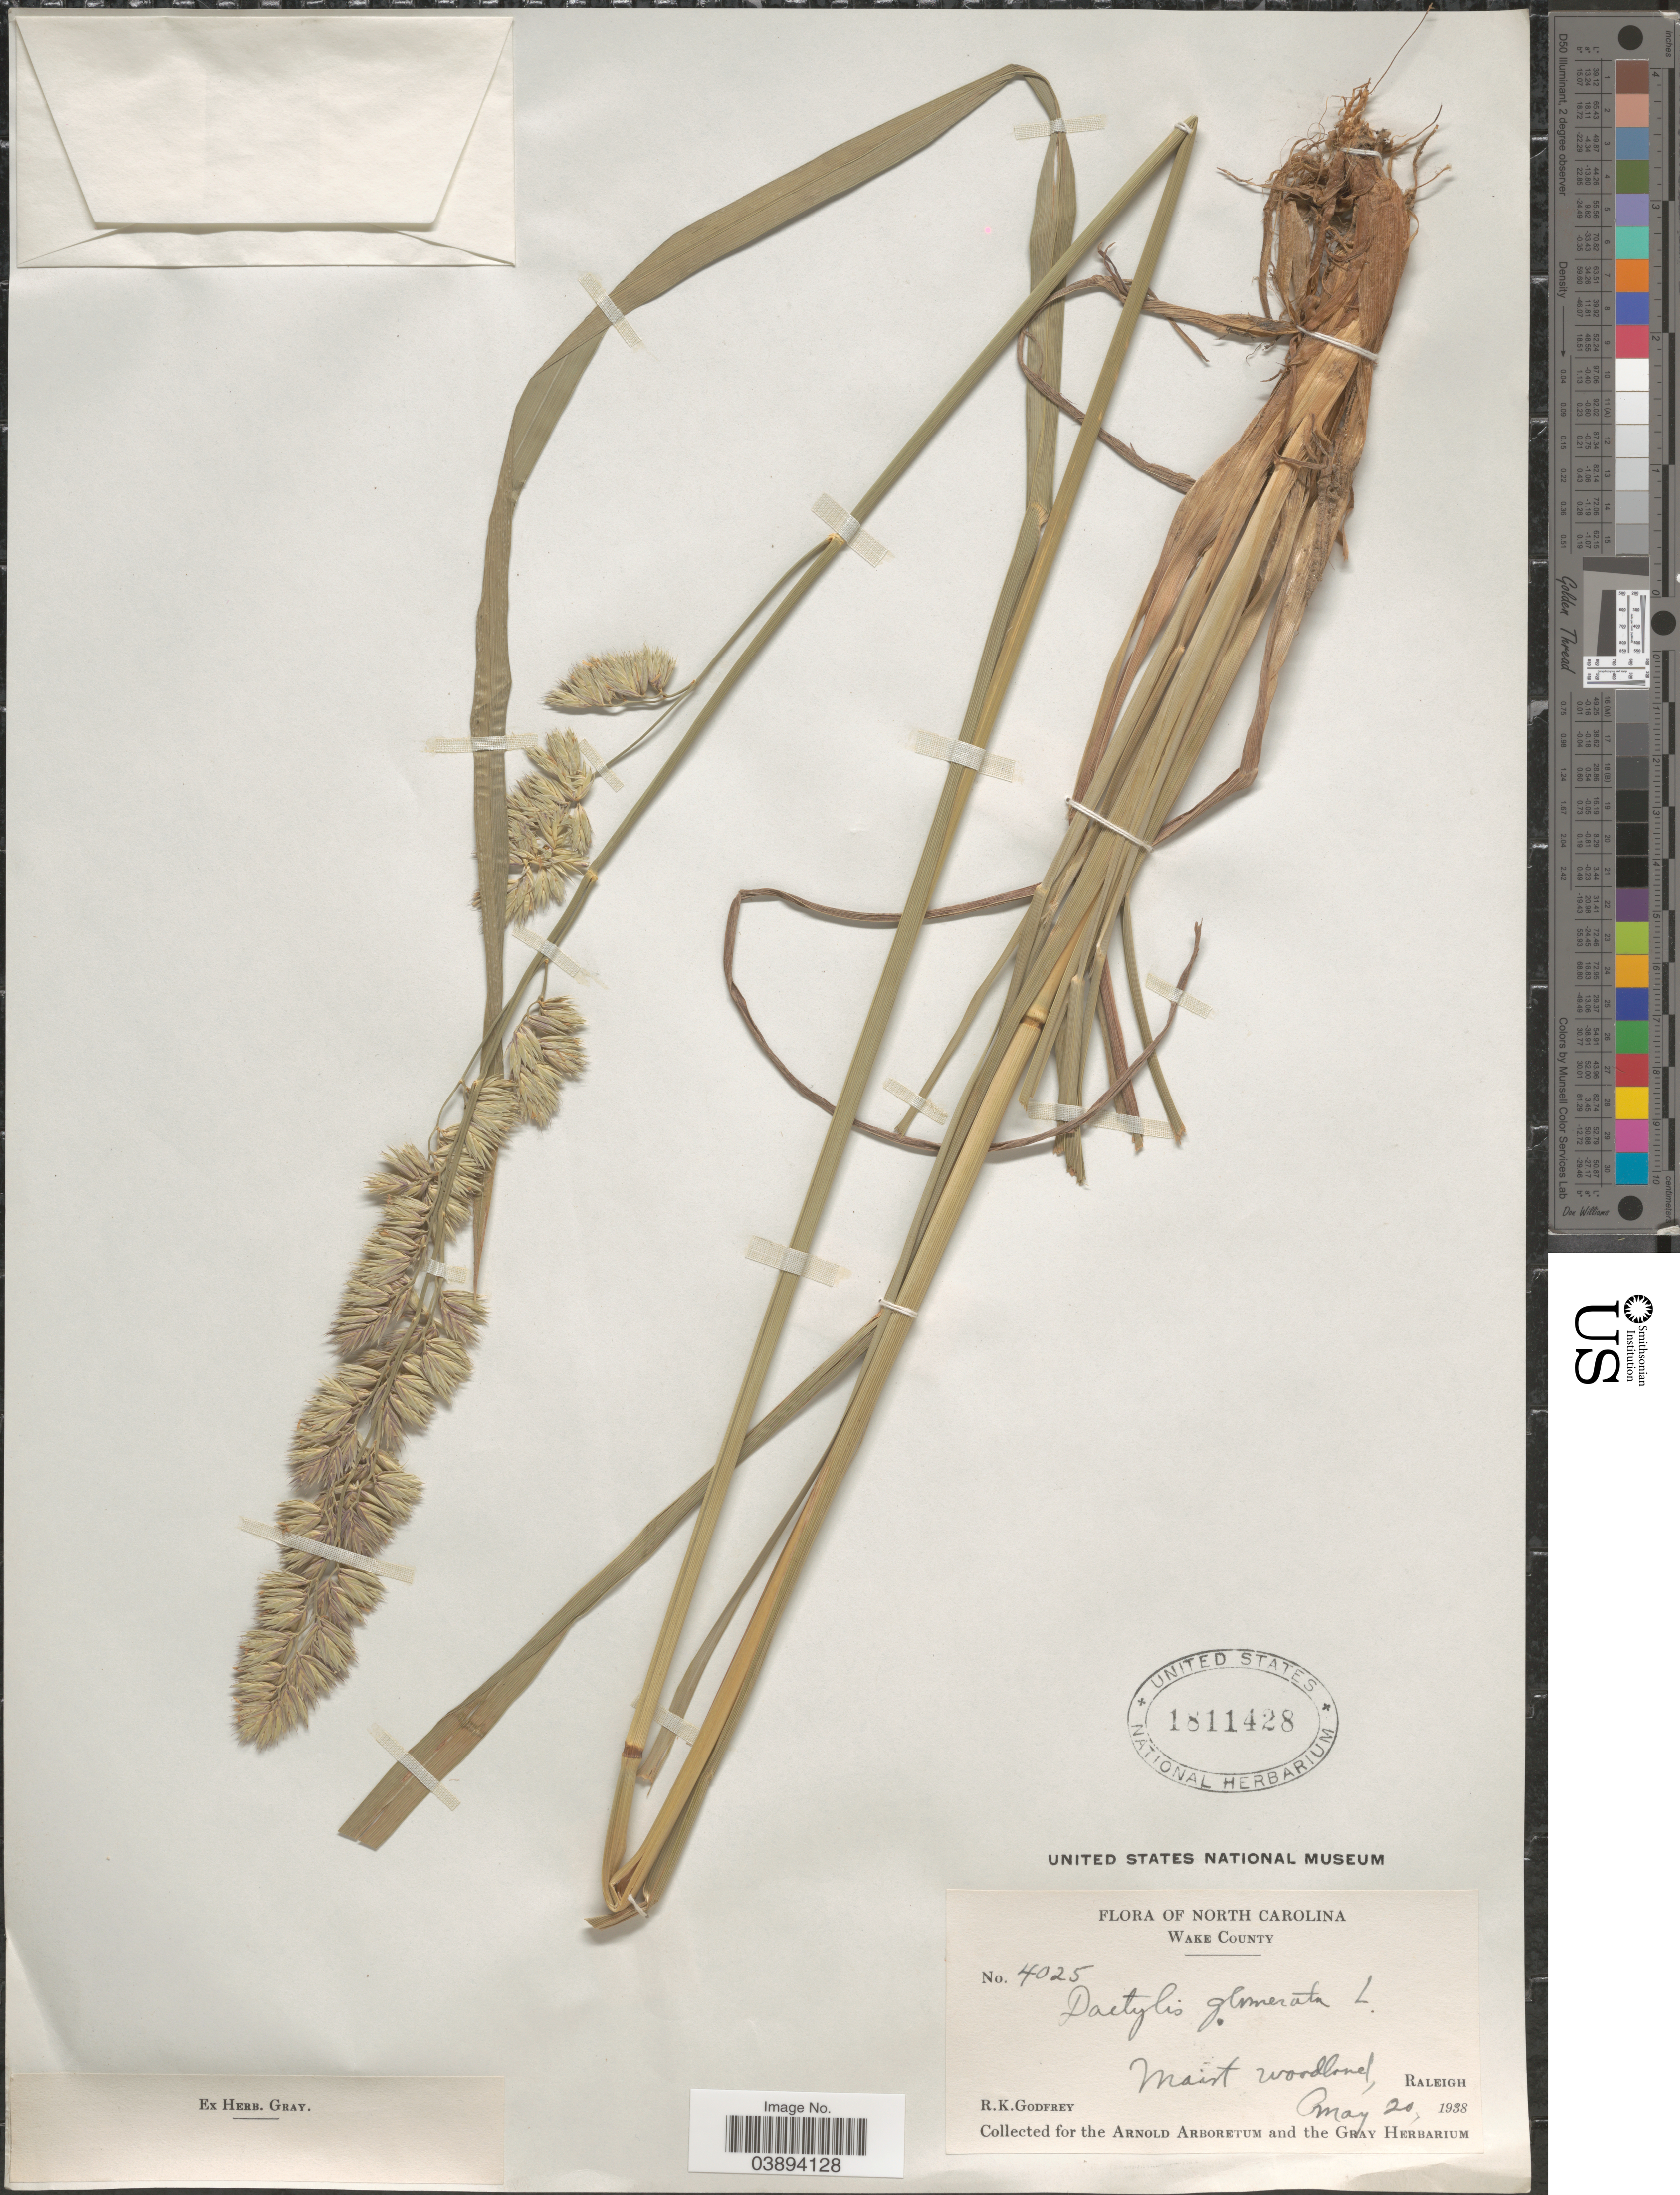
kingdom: Plantae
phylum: Tracheophyta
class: Liliopsida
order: Poales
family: Poaceae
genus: Dactylis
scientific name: Dactylis glomerata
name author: L.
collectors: R. K. Godfrey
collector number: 4025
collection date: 1938-05-20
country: United States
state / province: North Carolina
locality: Wake County. Raleigh.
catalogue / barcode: US 1811428